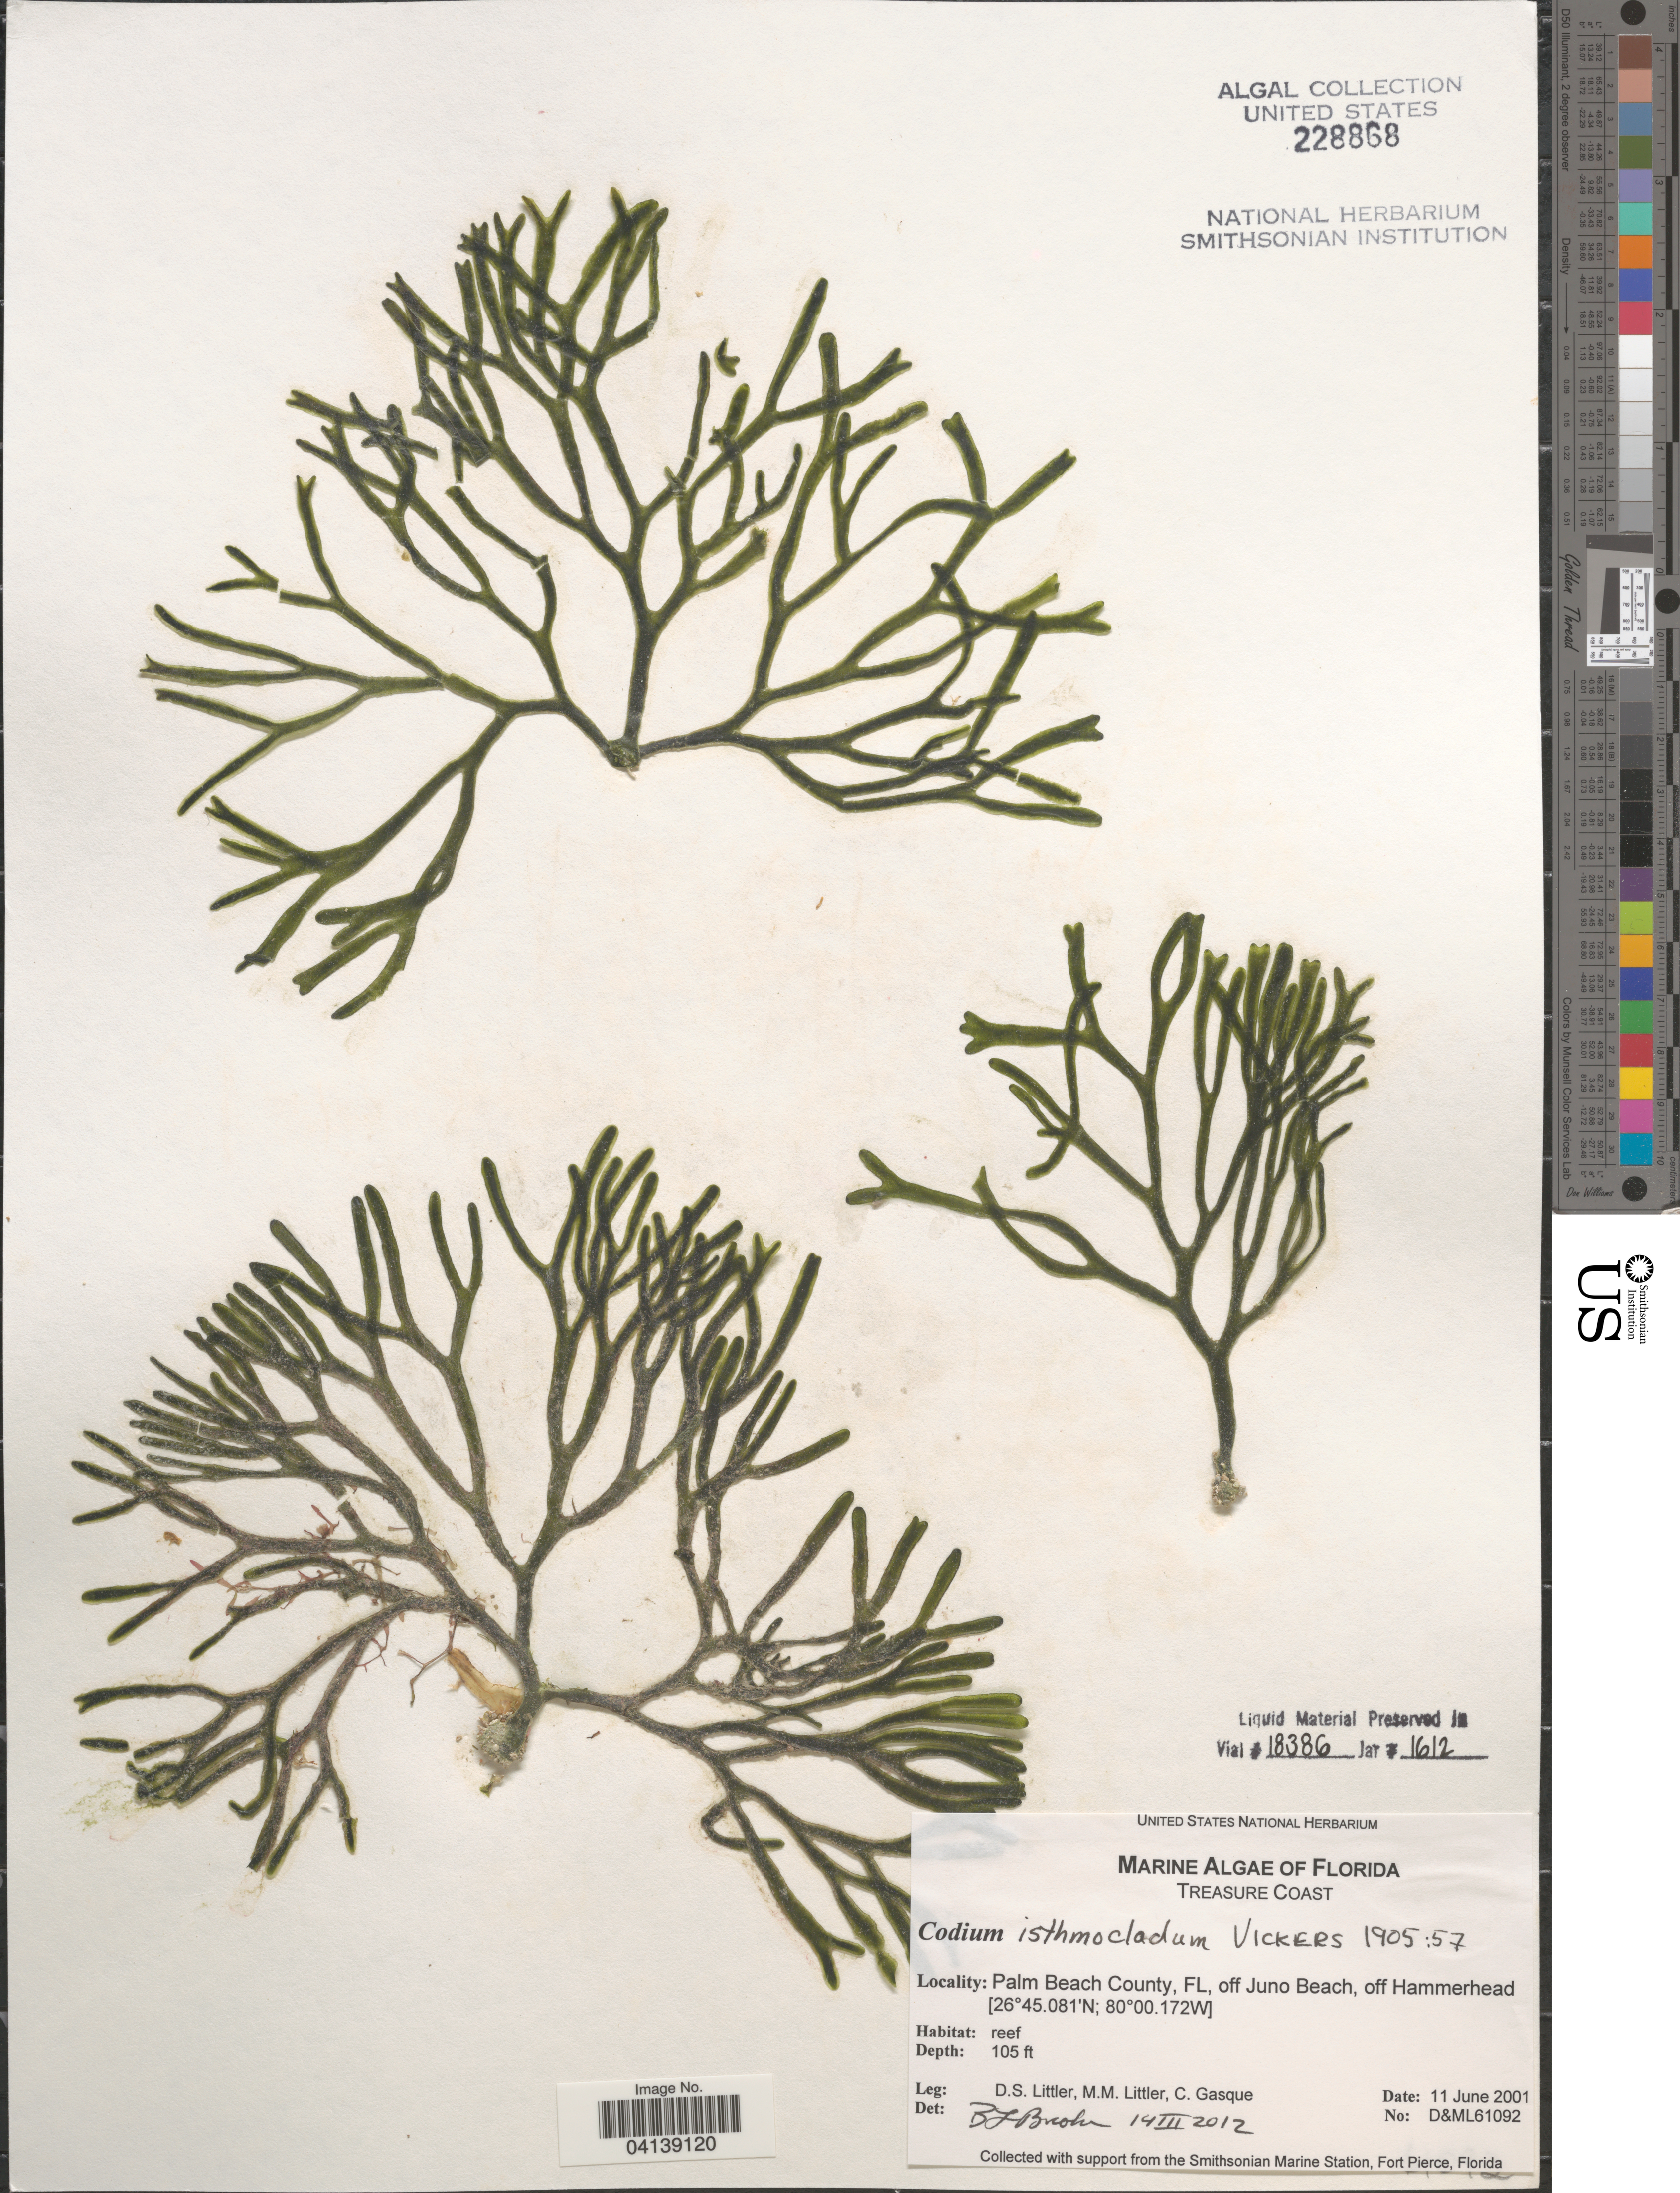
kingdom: Plantae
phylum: Chlorophyta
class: Ulvophyceae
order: Bryopsidales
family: Codiaceae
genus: Codium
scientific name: Codium isthmocladum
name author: Vickers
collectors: D. S. Littler & C. Gasque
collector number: D&ML61092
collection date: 2001-06-11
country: United States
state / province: Florida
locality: Treasure Coast. Palm Beach County, off Juno Beach, off Hammerhead.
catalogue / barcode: US 228868